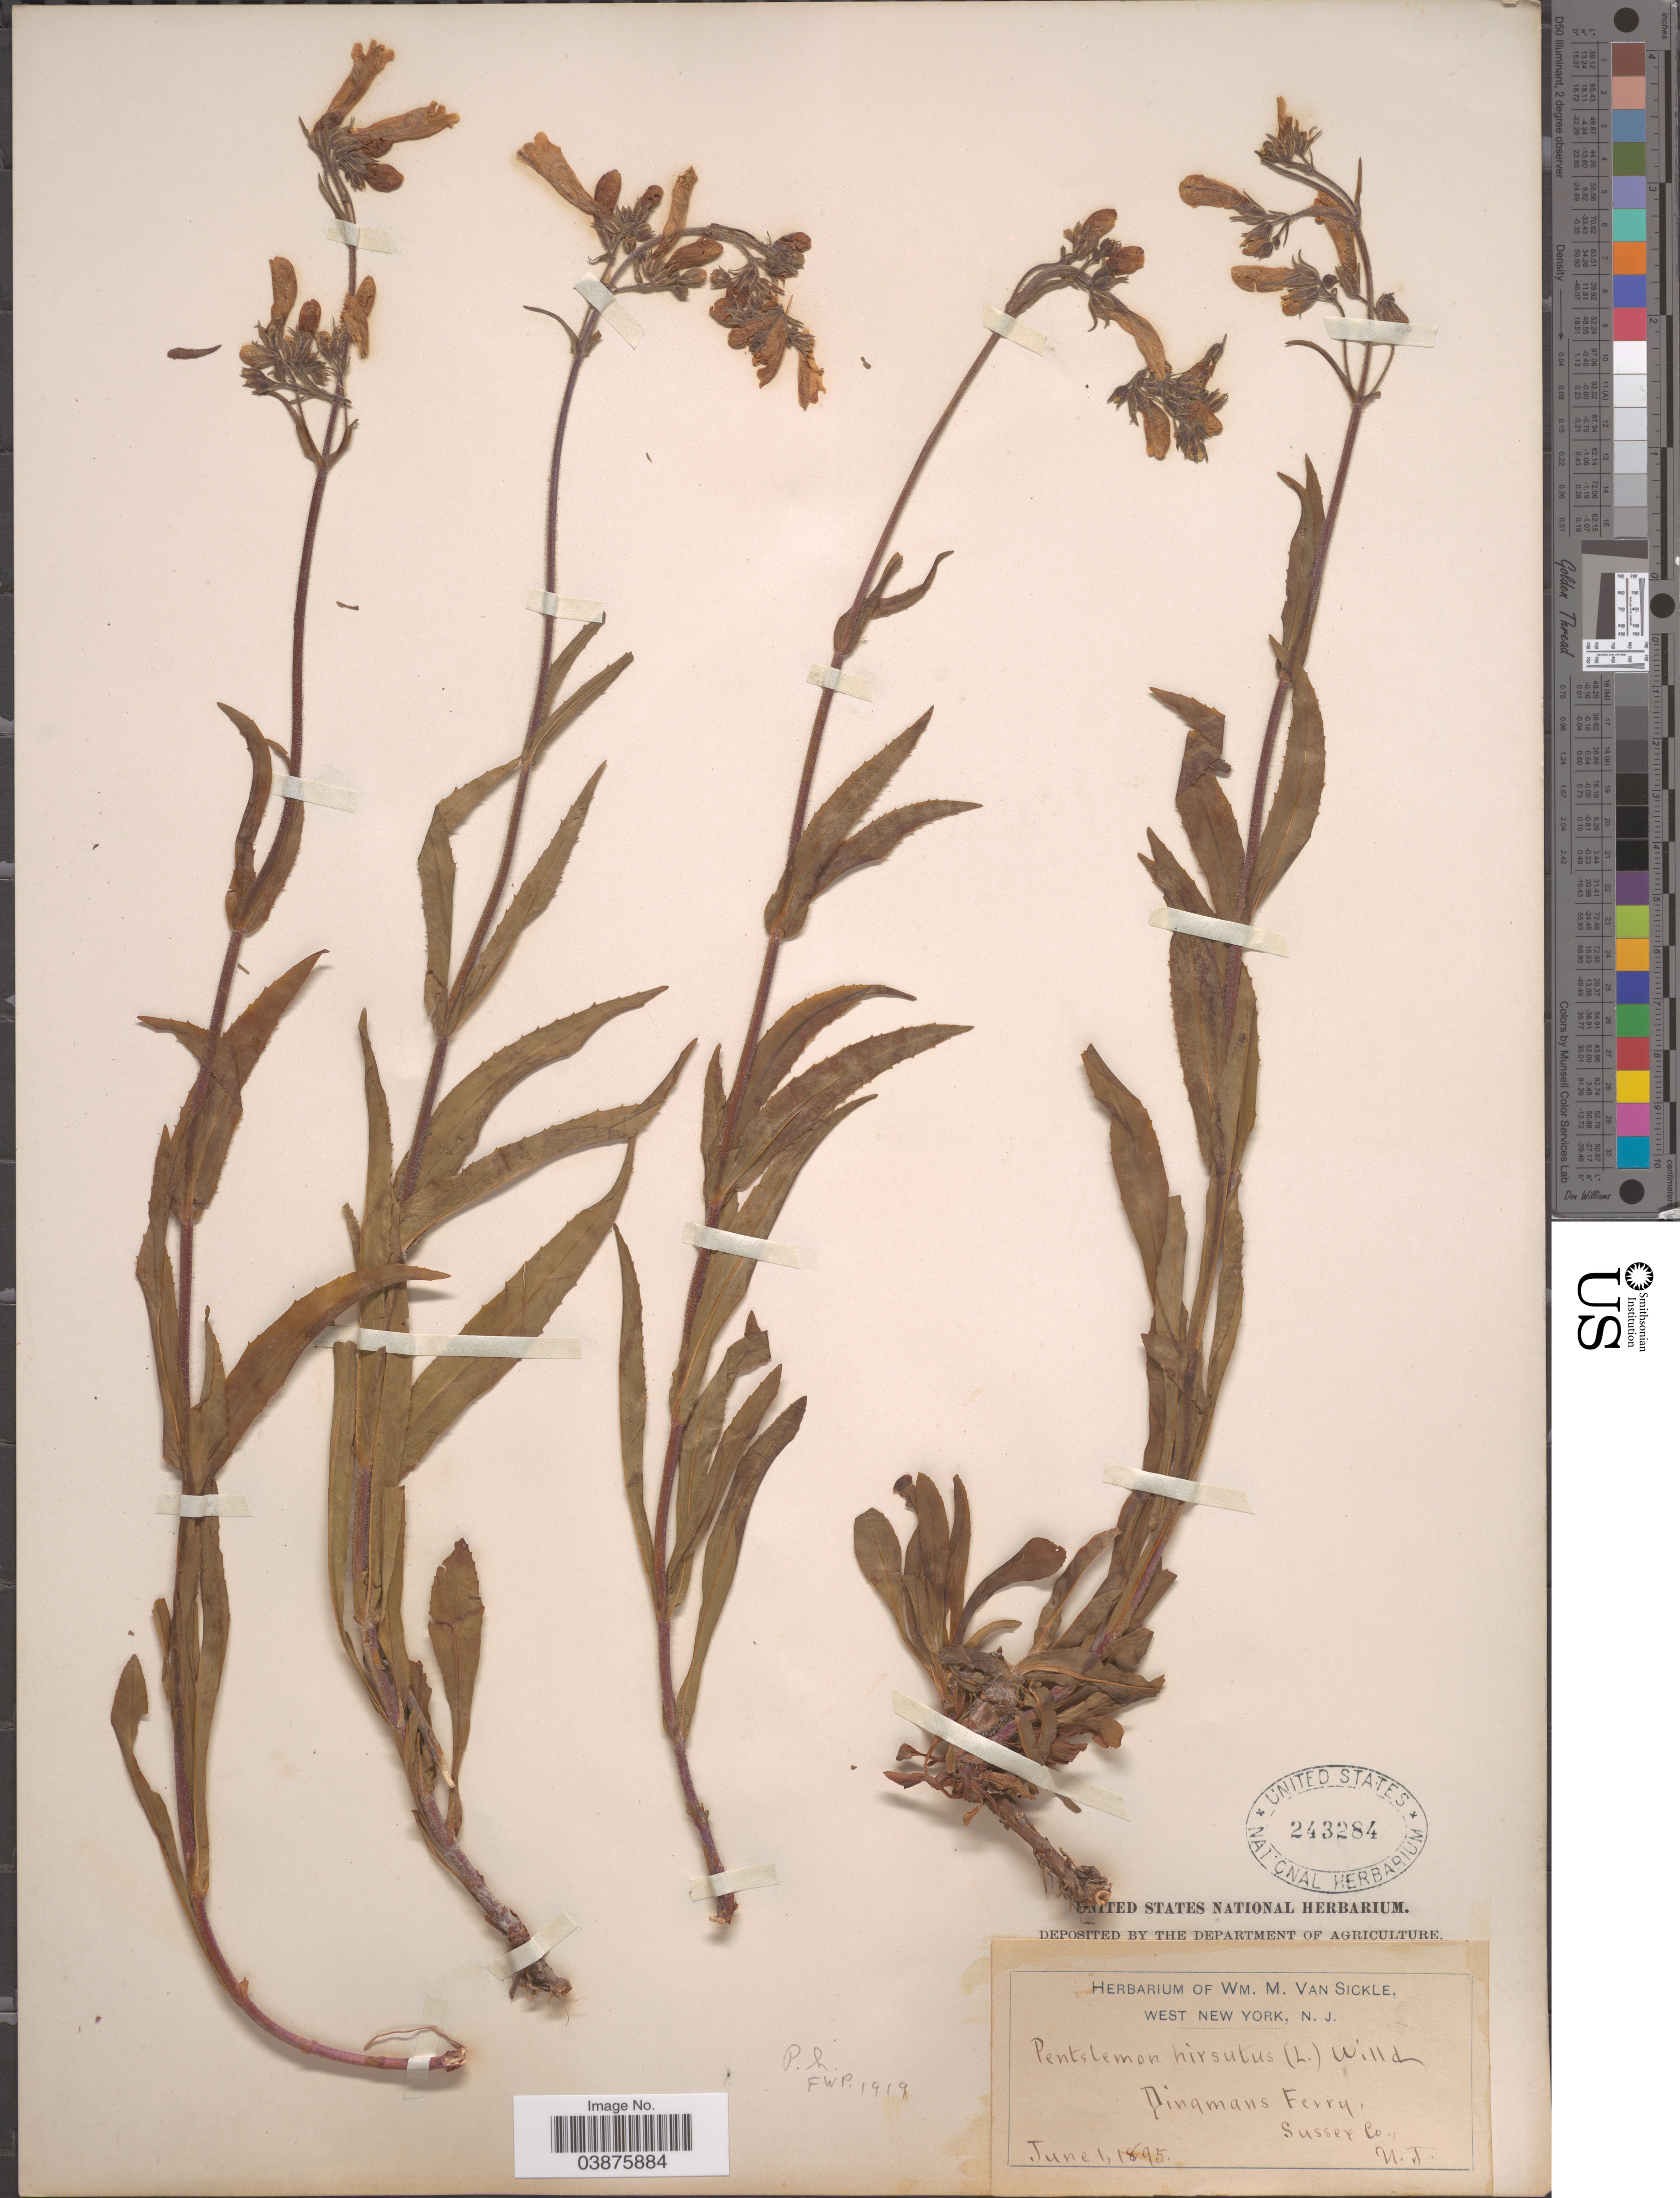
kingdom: Plantae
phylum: Tracheophyta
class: Magnoliopsida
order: Lamiales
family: Plantaginaceae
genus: Penstemon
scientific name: Penstemon hirsutus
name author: (L.) Willd.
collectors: ex herb. Wm. M. Van Sickle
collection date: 1895-06-01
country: United States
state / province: New Jersey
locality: Dingmans Ferry, Sussex Co.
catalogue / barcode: US 243284